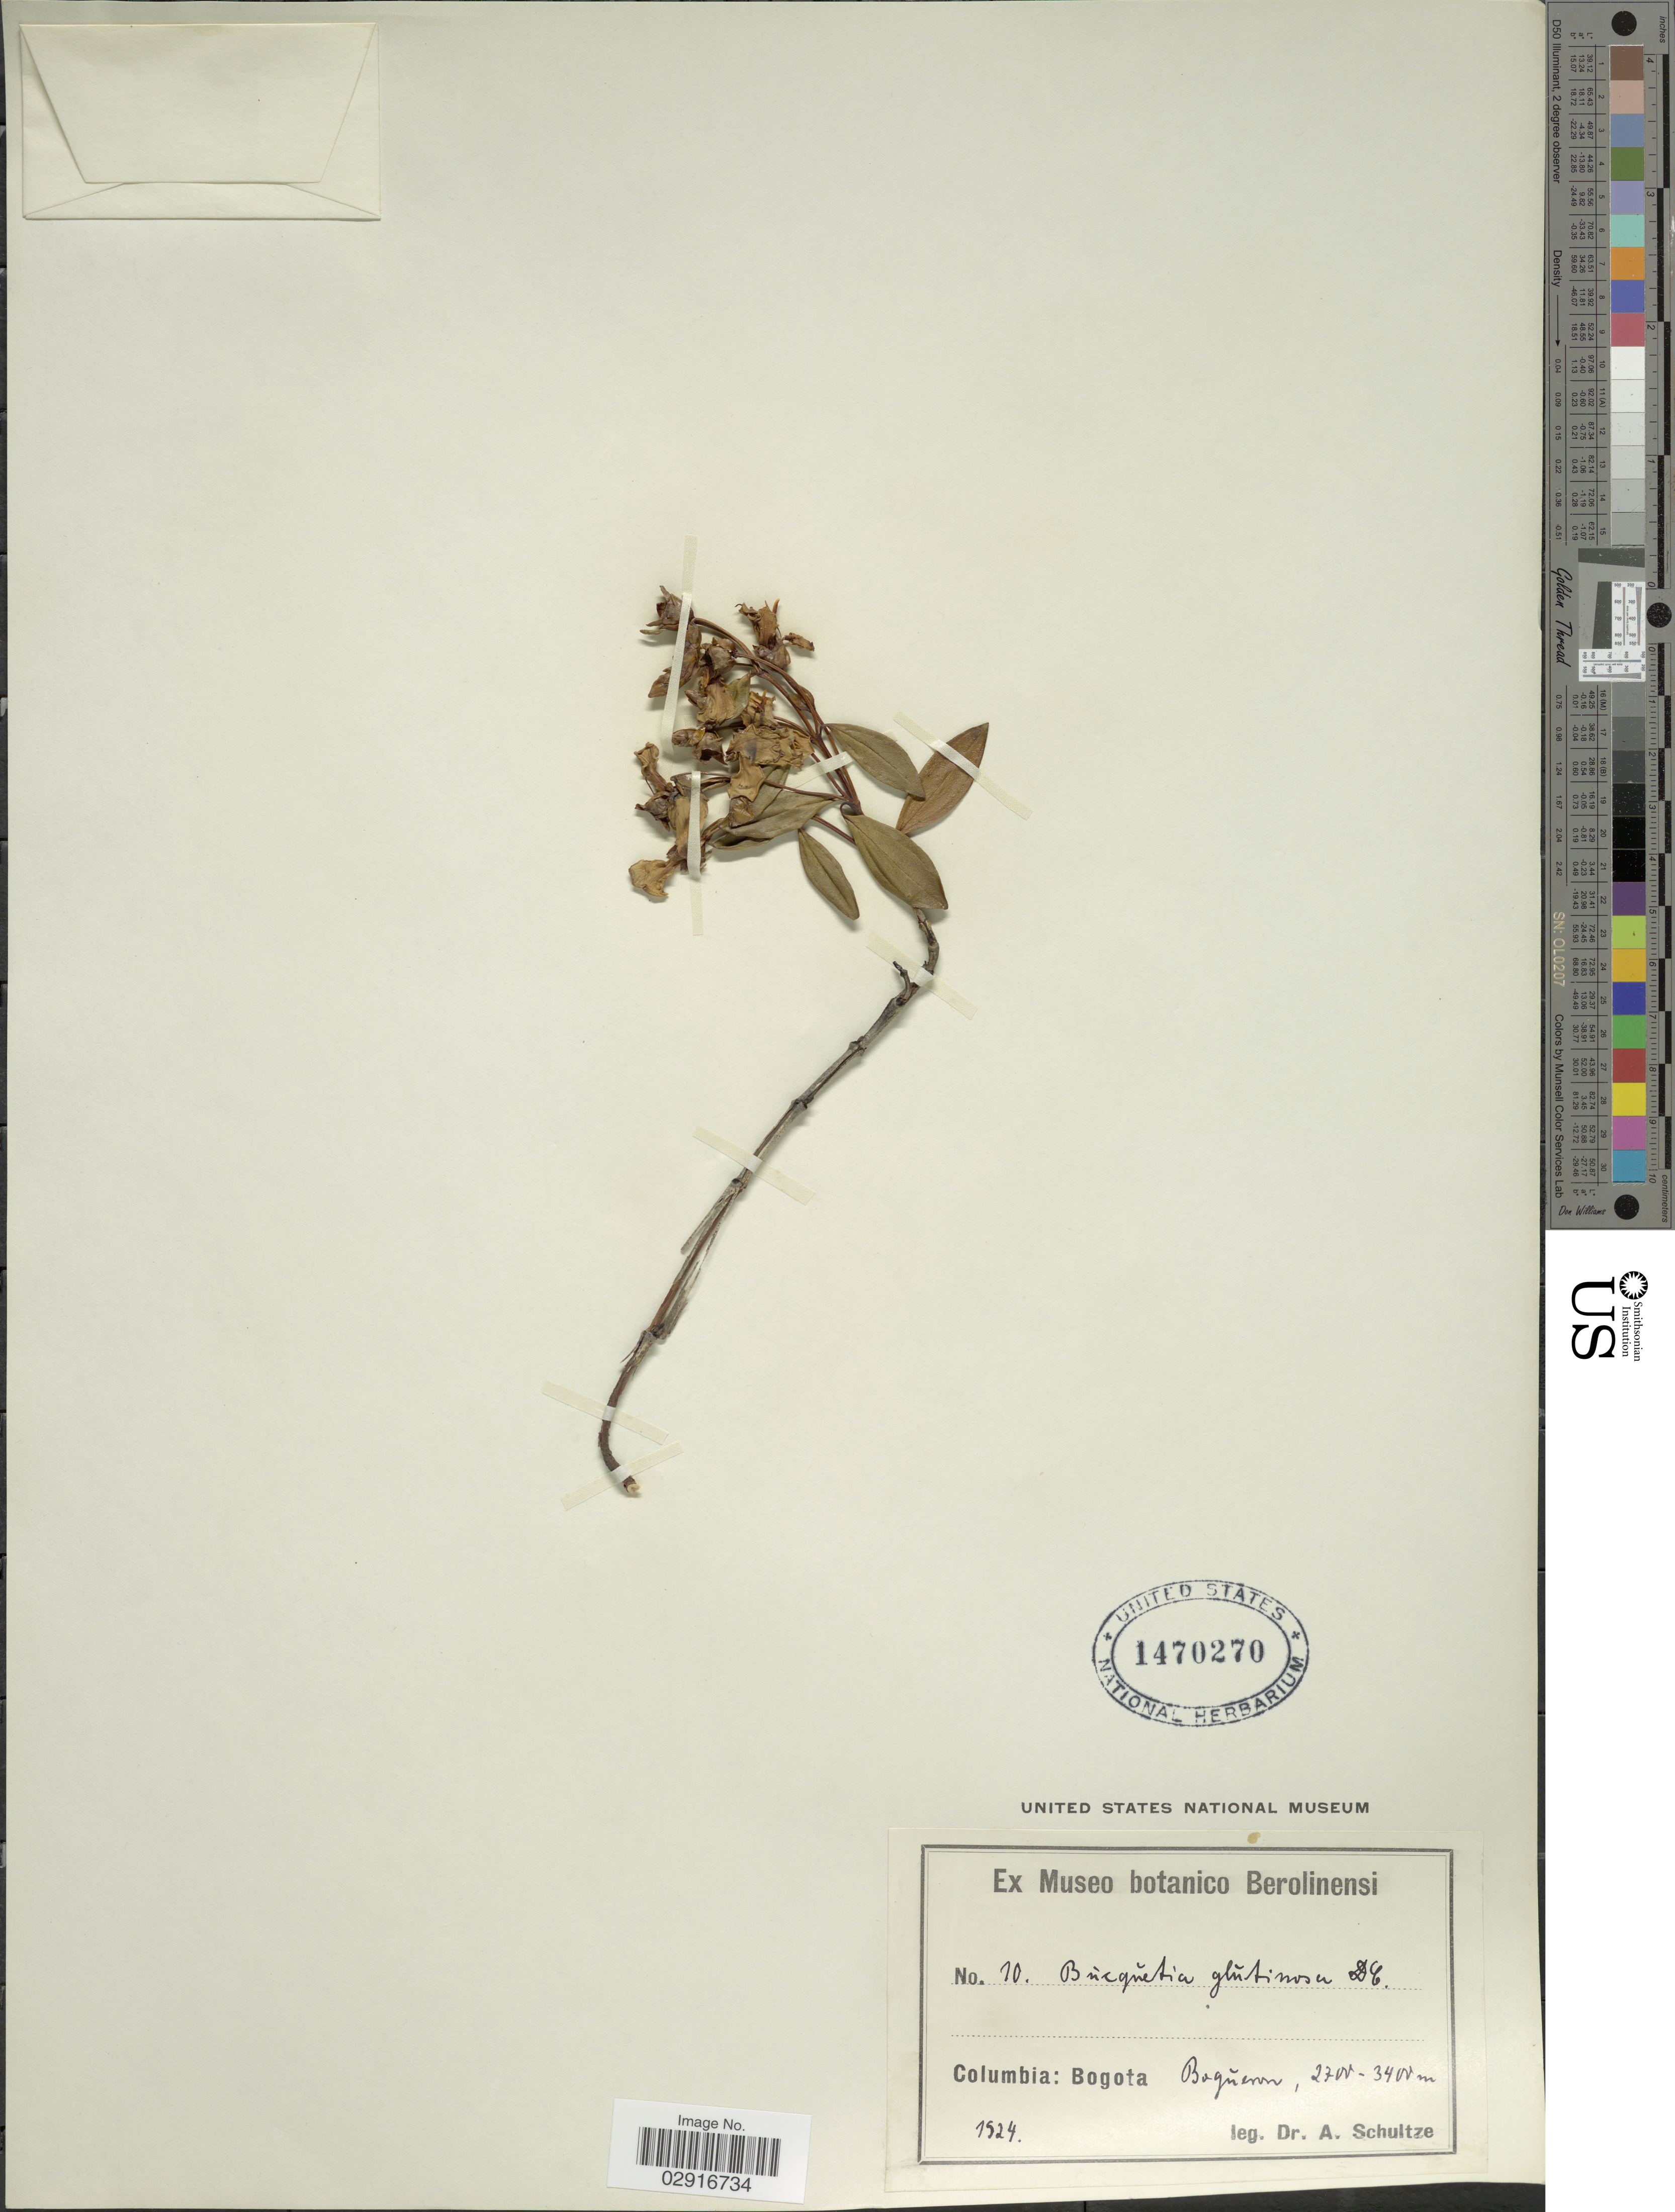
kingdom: Plantae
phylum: Tracheophyta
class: Magnoliopsida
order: Myrtales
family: Melastomataceae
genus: Bucquetia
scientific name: Bucquetia glutinosa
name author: DC.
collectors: A. Schultze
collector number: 10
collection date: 1924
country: Colombia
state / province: Bogota D.C.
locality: Bogota Boqúeron.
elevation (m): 2700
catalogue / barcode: US 1470270